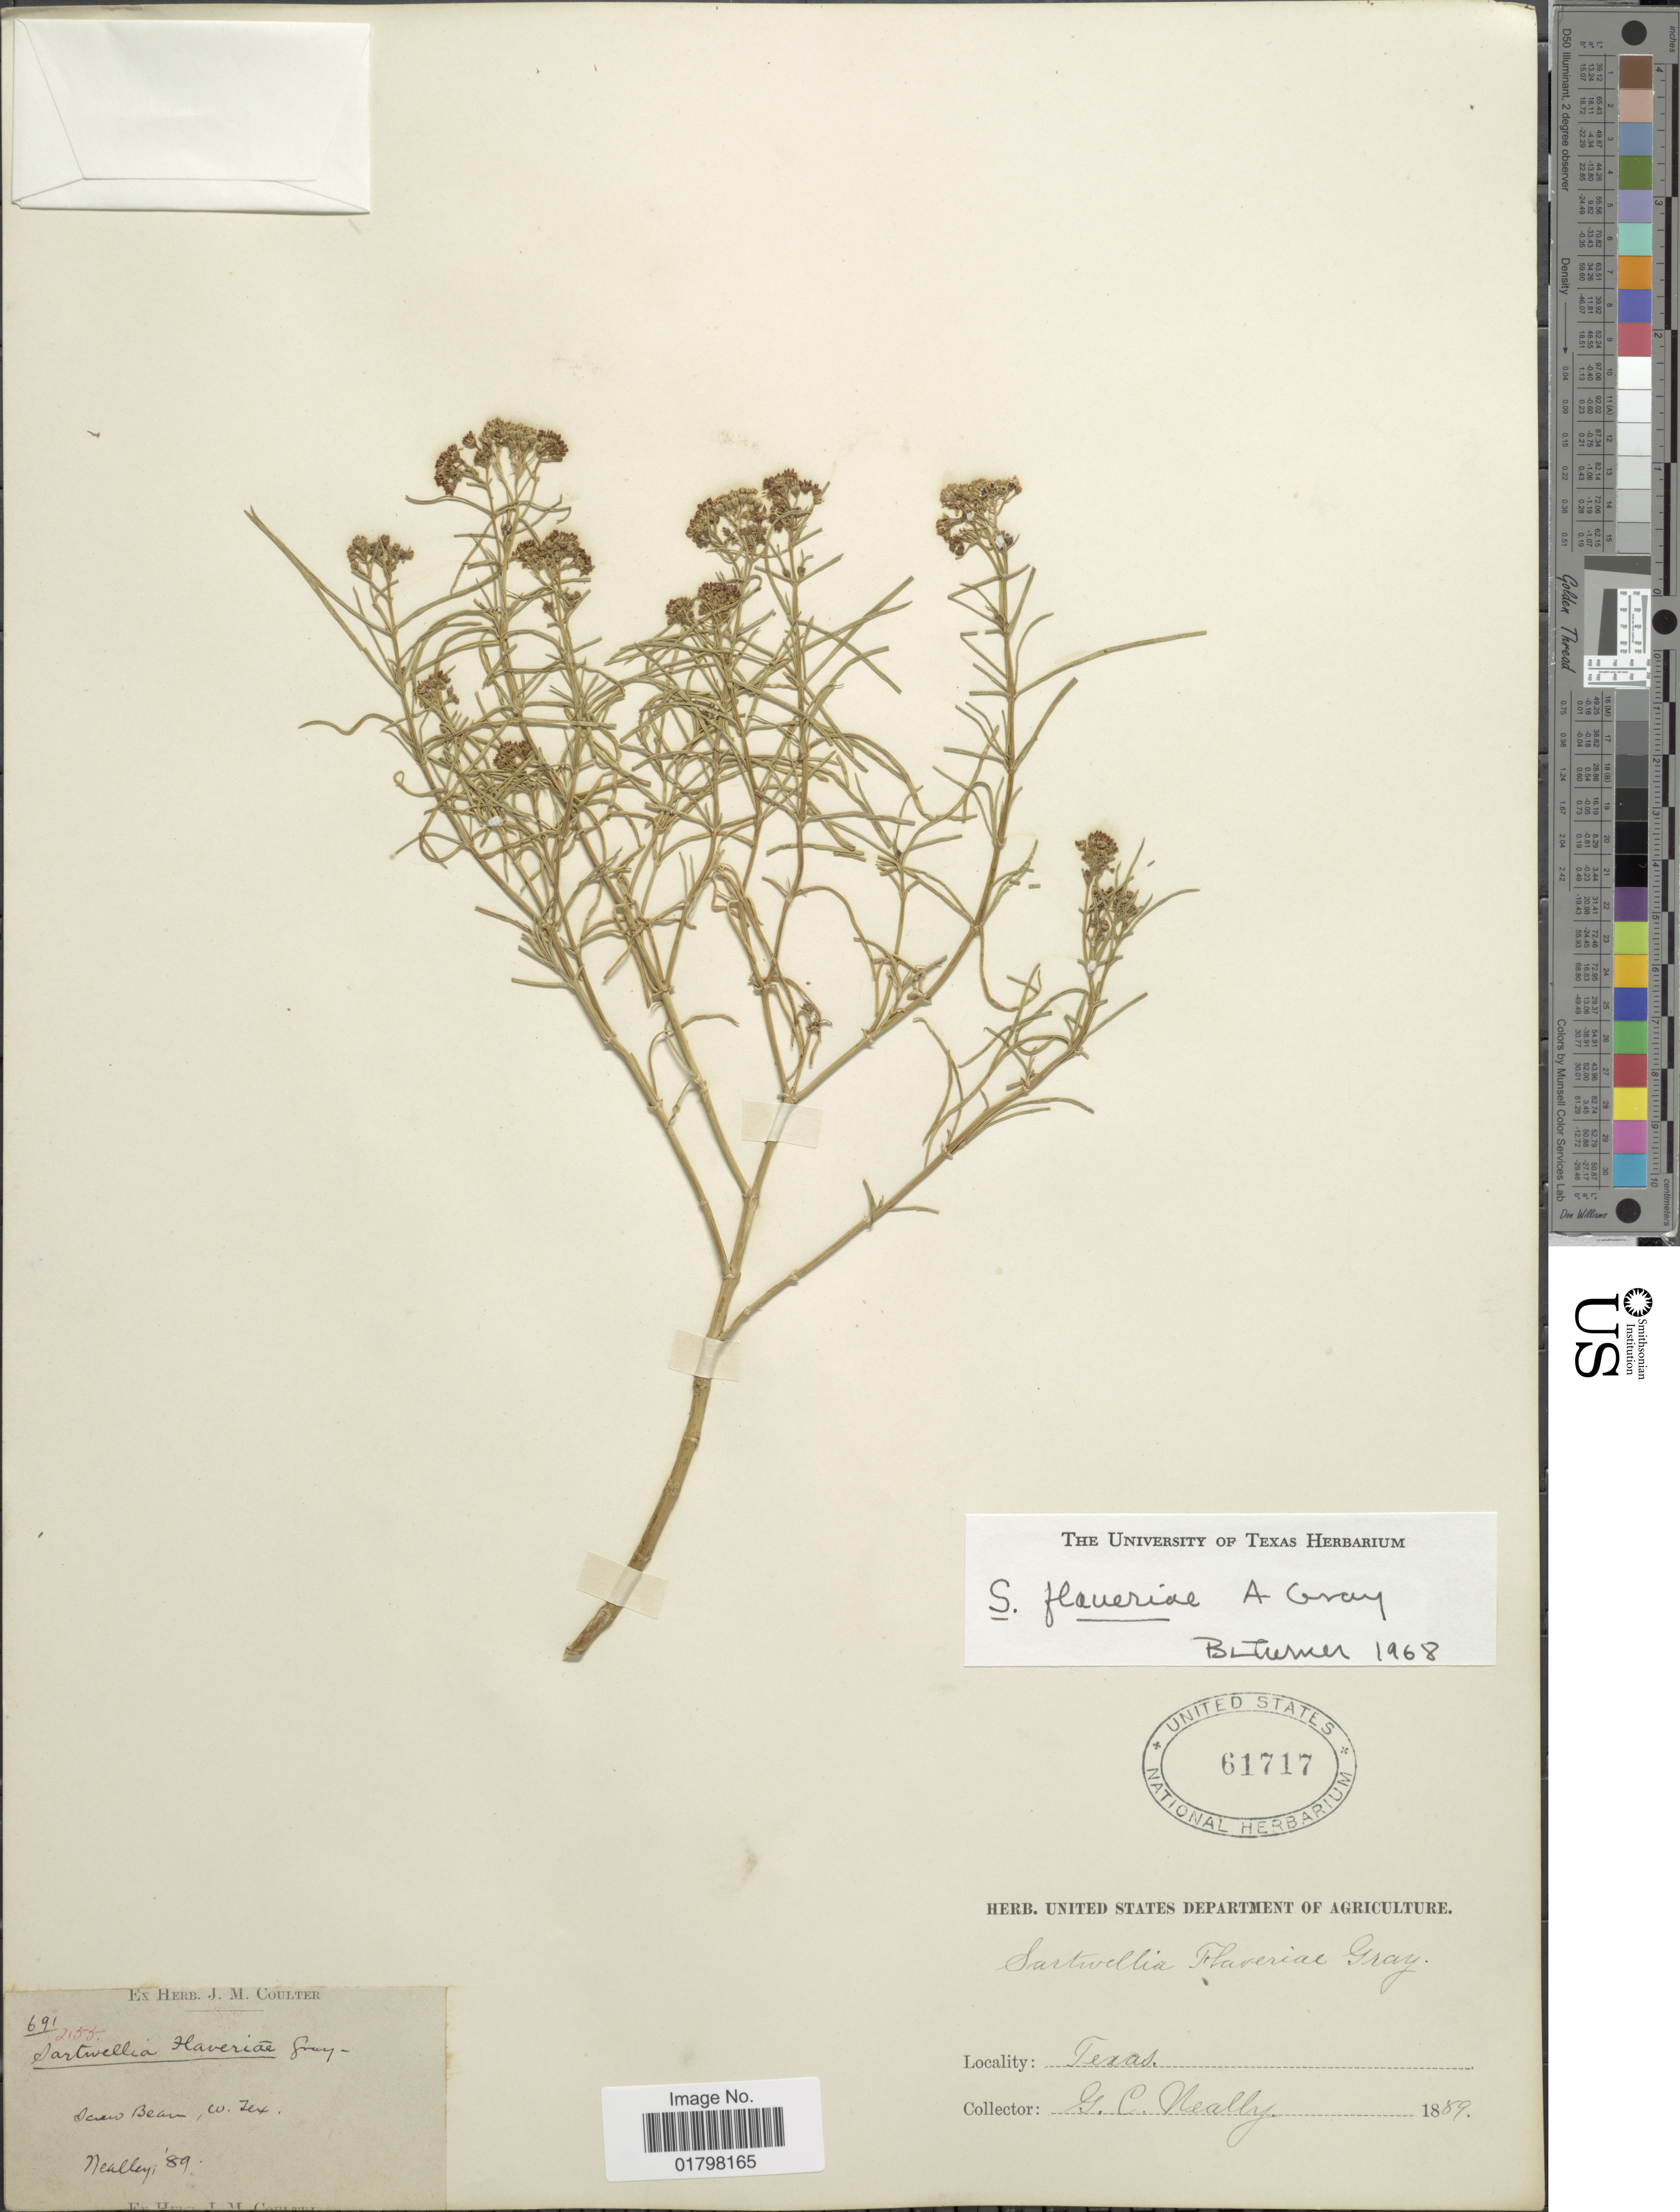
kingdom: Plantae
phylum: Tracheophyta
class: Magnoliopsida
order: Asterales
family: Asteraceae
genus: Sartwellia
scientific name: Sartwellia flaveriae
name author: A. Gray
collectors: G. Neally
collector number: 691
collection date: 1889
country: United States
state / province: Texas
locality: Screw Bean, W. Texas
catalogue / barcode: US 61717